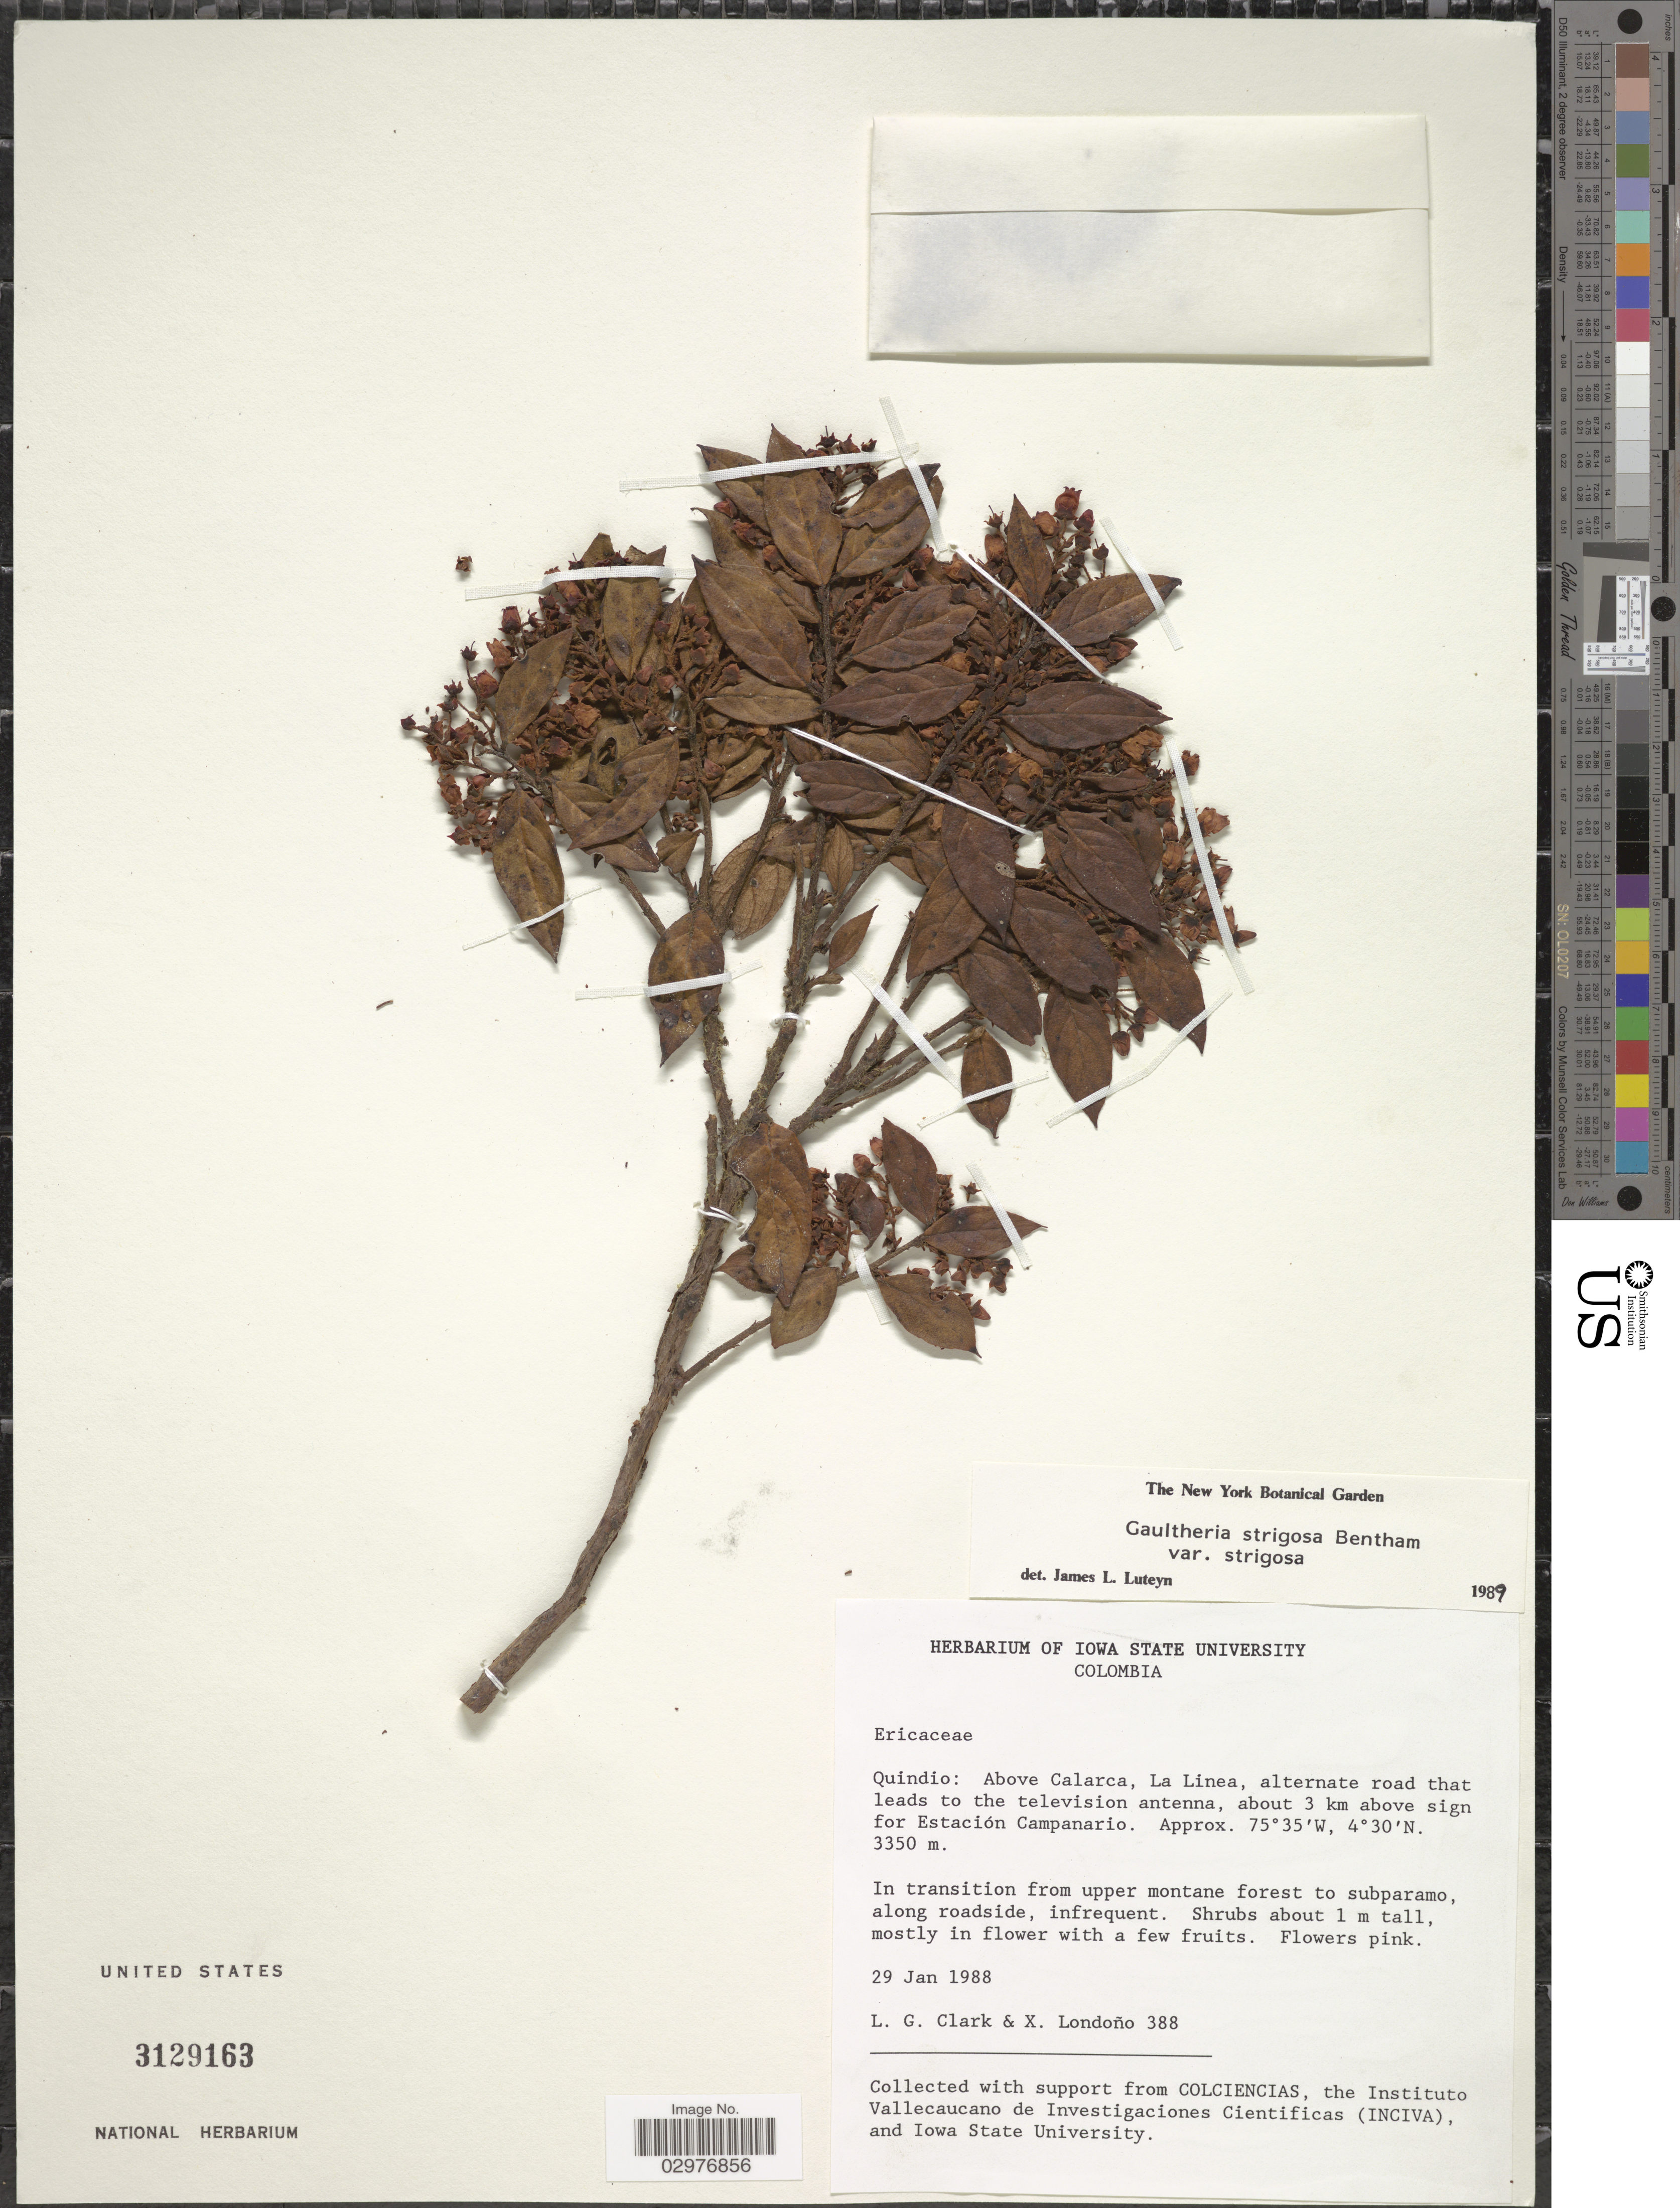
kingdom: Plantae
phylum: Tracheophyta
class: Magnoliopsida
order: Ericales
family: Ericaceae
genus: Gaultheria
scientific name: Gaultheria strigosa var. strigosa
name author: Benth.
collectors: L. G. Clark & X. Londoño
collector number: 388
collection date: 1988-01-29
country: Colombia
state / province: Quindío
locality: Quindio: Above Calarca, La Linea, alternate road that leads to the television antenna, about 3 km above sign for Estación Campanario. In transition from upper montane forest to subparamo, along roadside, infrequent.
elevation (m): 3350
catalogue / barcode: US 3129163